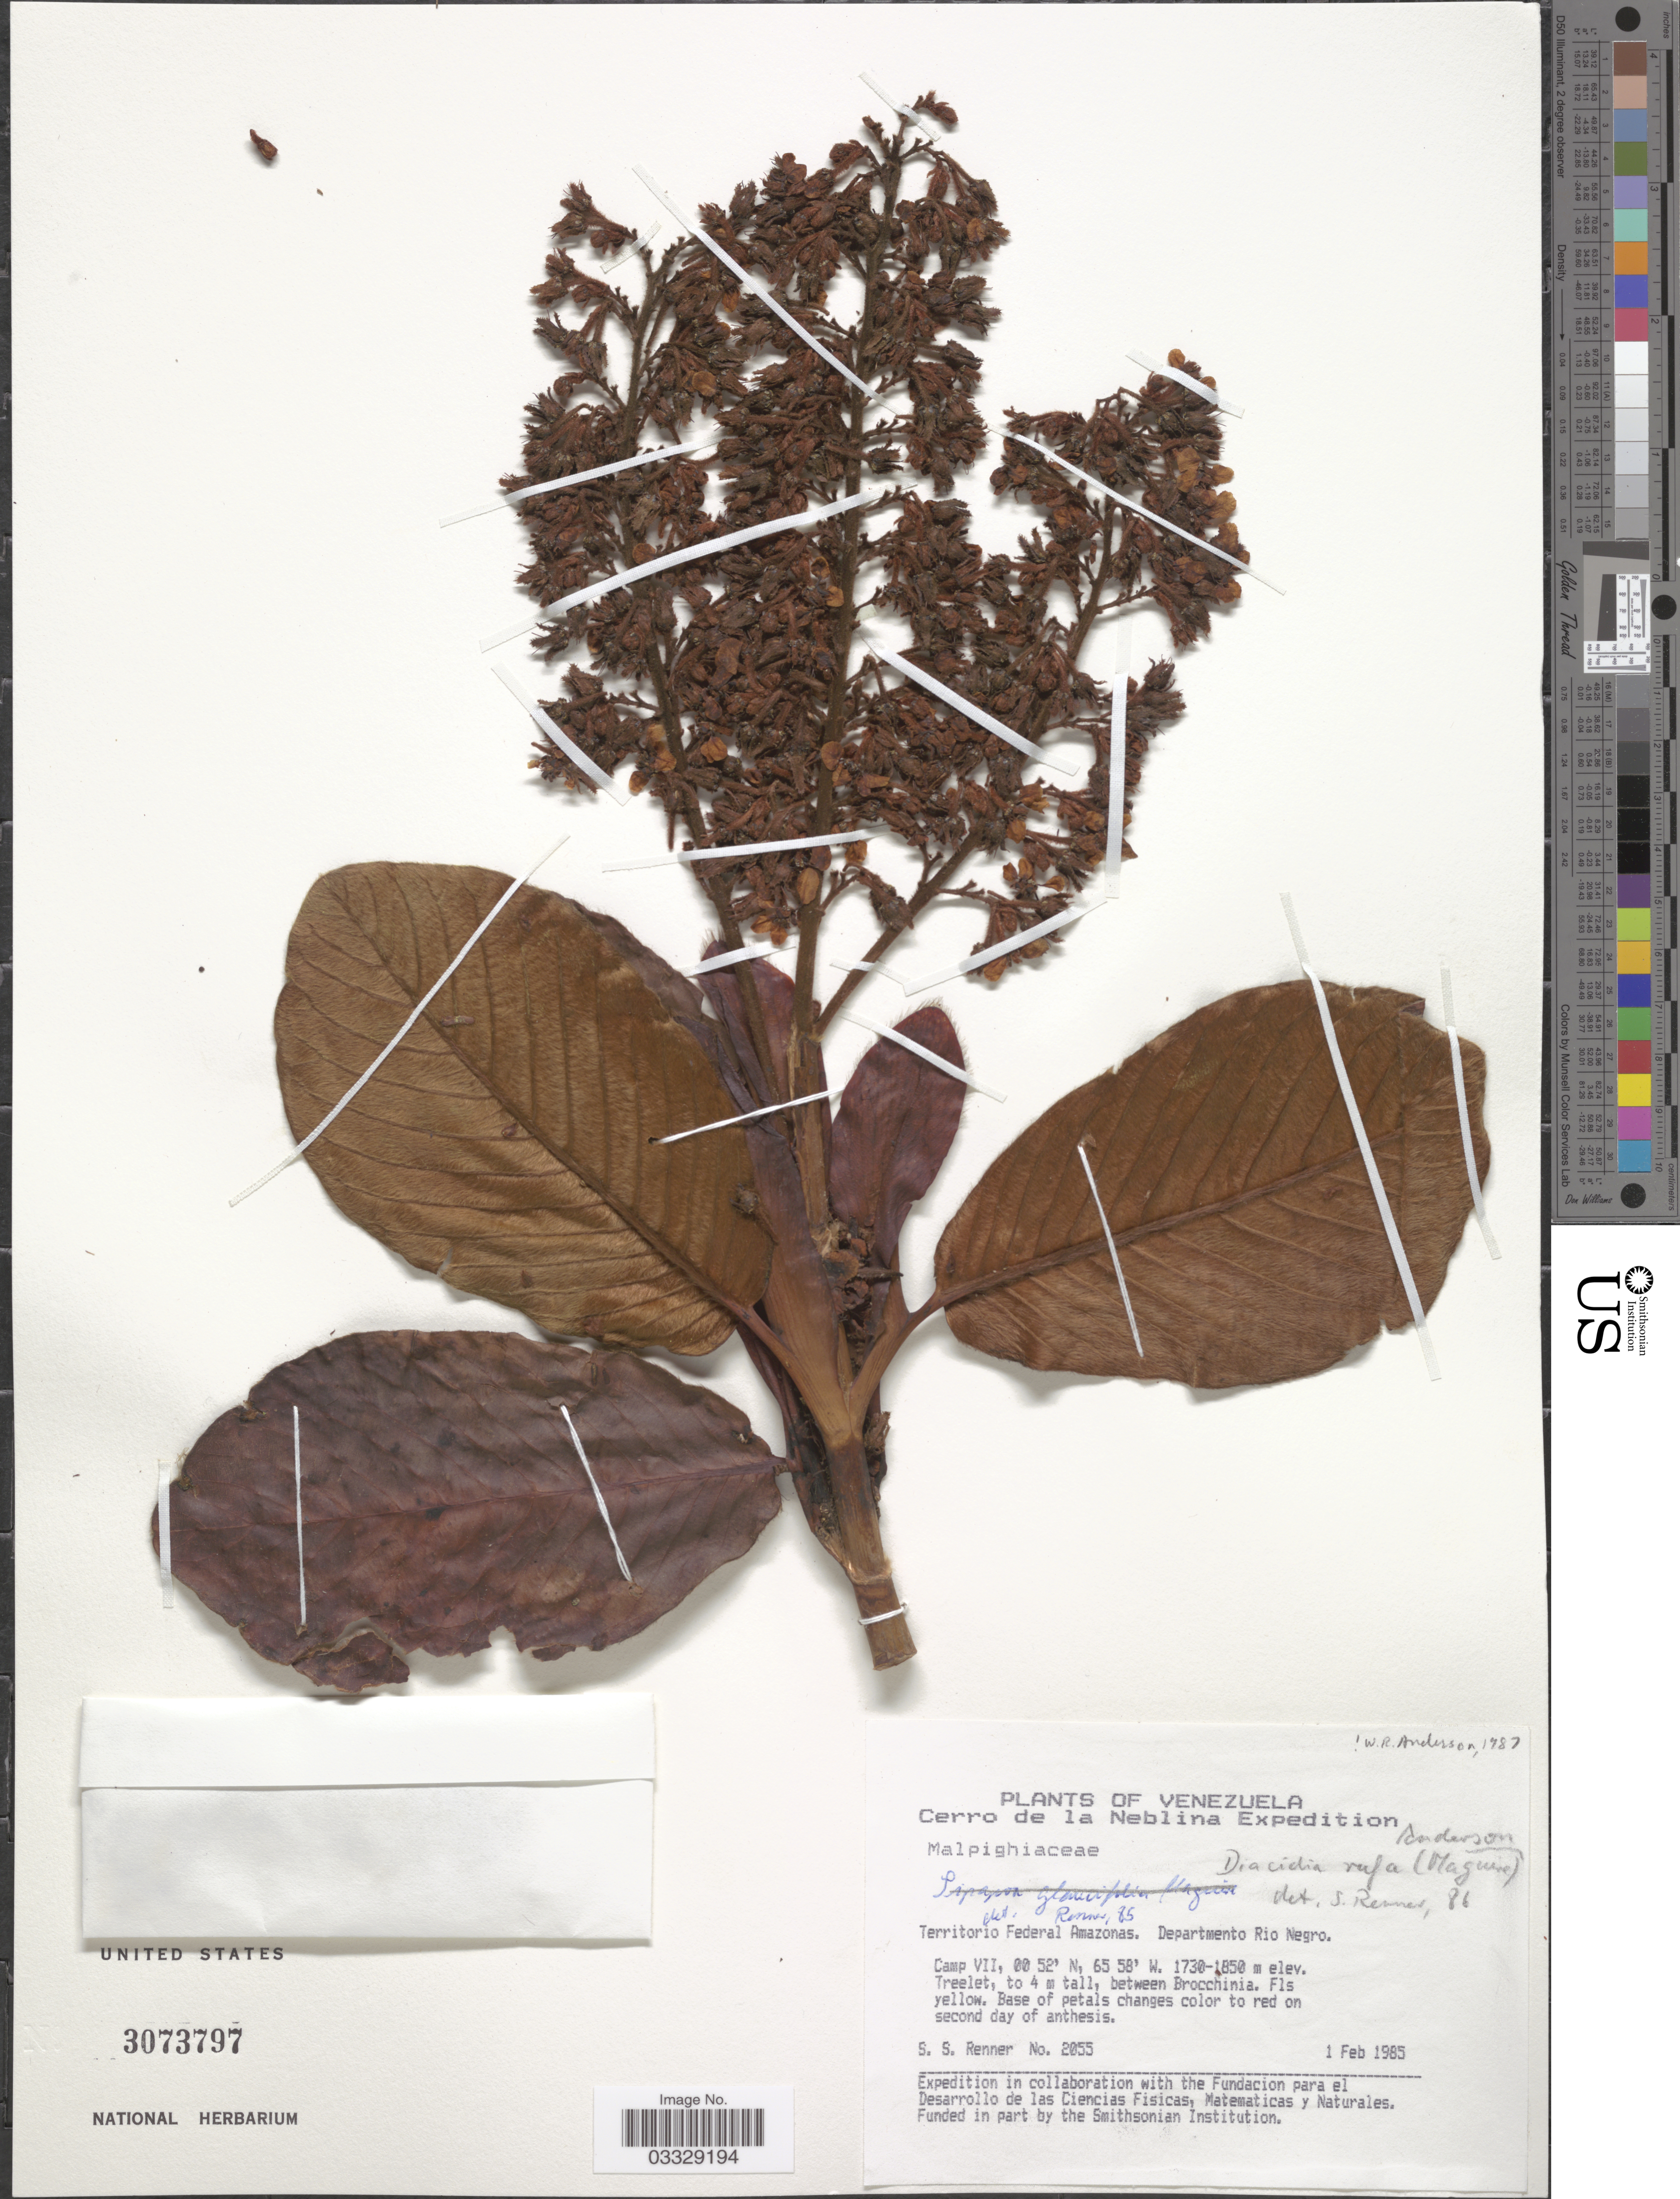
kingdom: Plantae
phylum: Tracheophyta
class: Magnoliopsida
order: Malpighiales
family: Malpighiaceae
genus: Diacidia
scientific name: Diacidia rufa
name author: (Maguire) W.R. Anderson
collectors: S. S. Renner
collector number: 2055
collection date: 1985-02-01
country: Venezuela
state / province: Amazonas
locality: Cerro de la Neblina. Territorio Federal Amazonas. Departmento Rio Negro. Camp VII.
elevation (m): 1730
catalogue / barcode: US 3073797